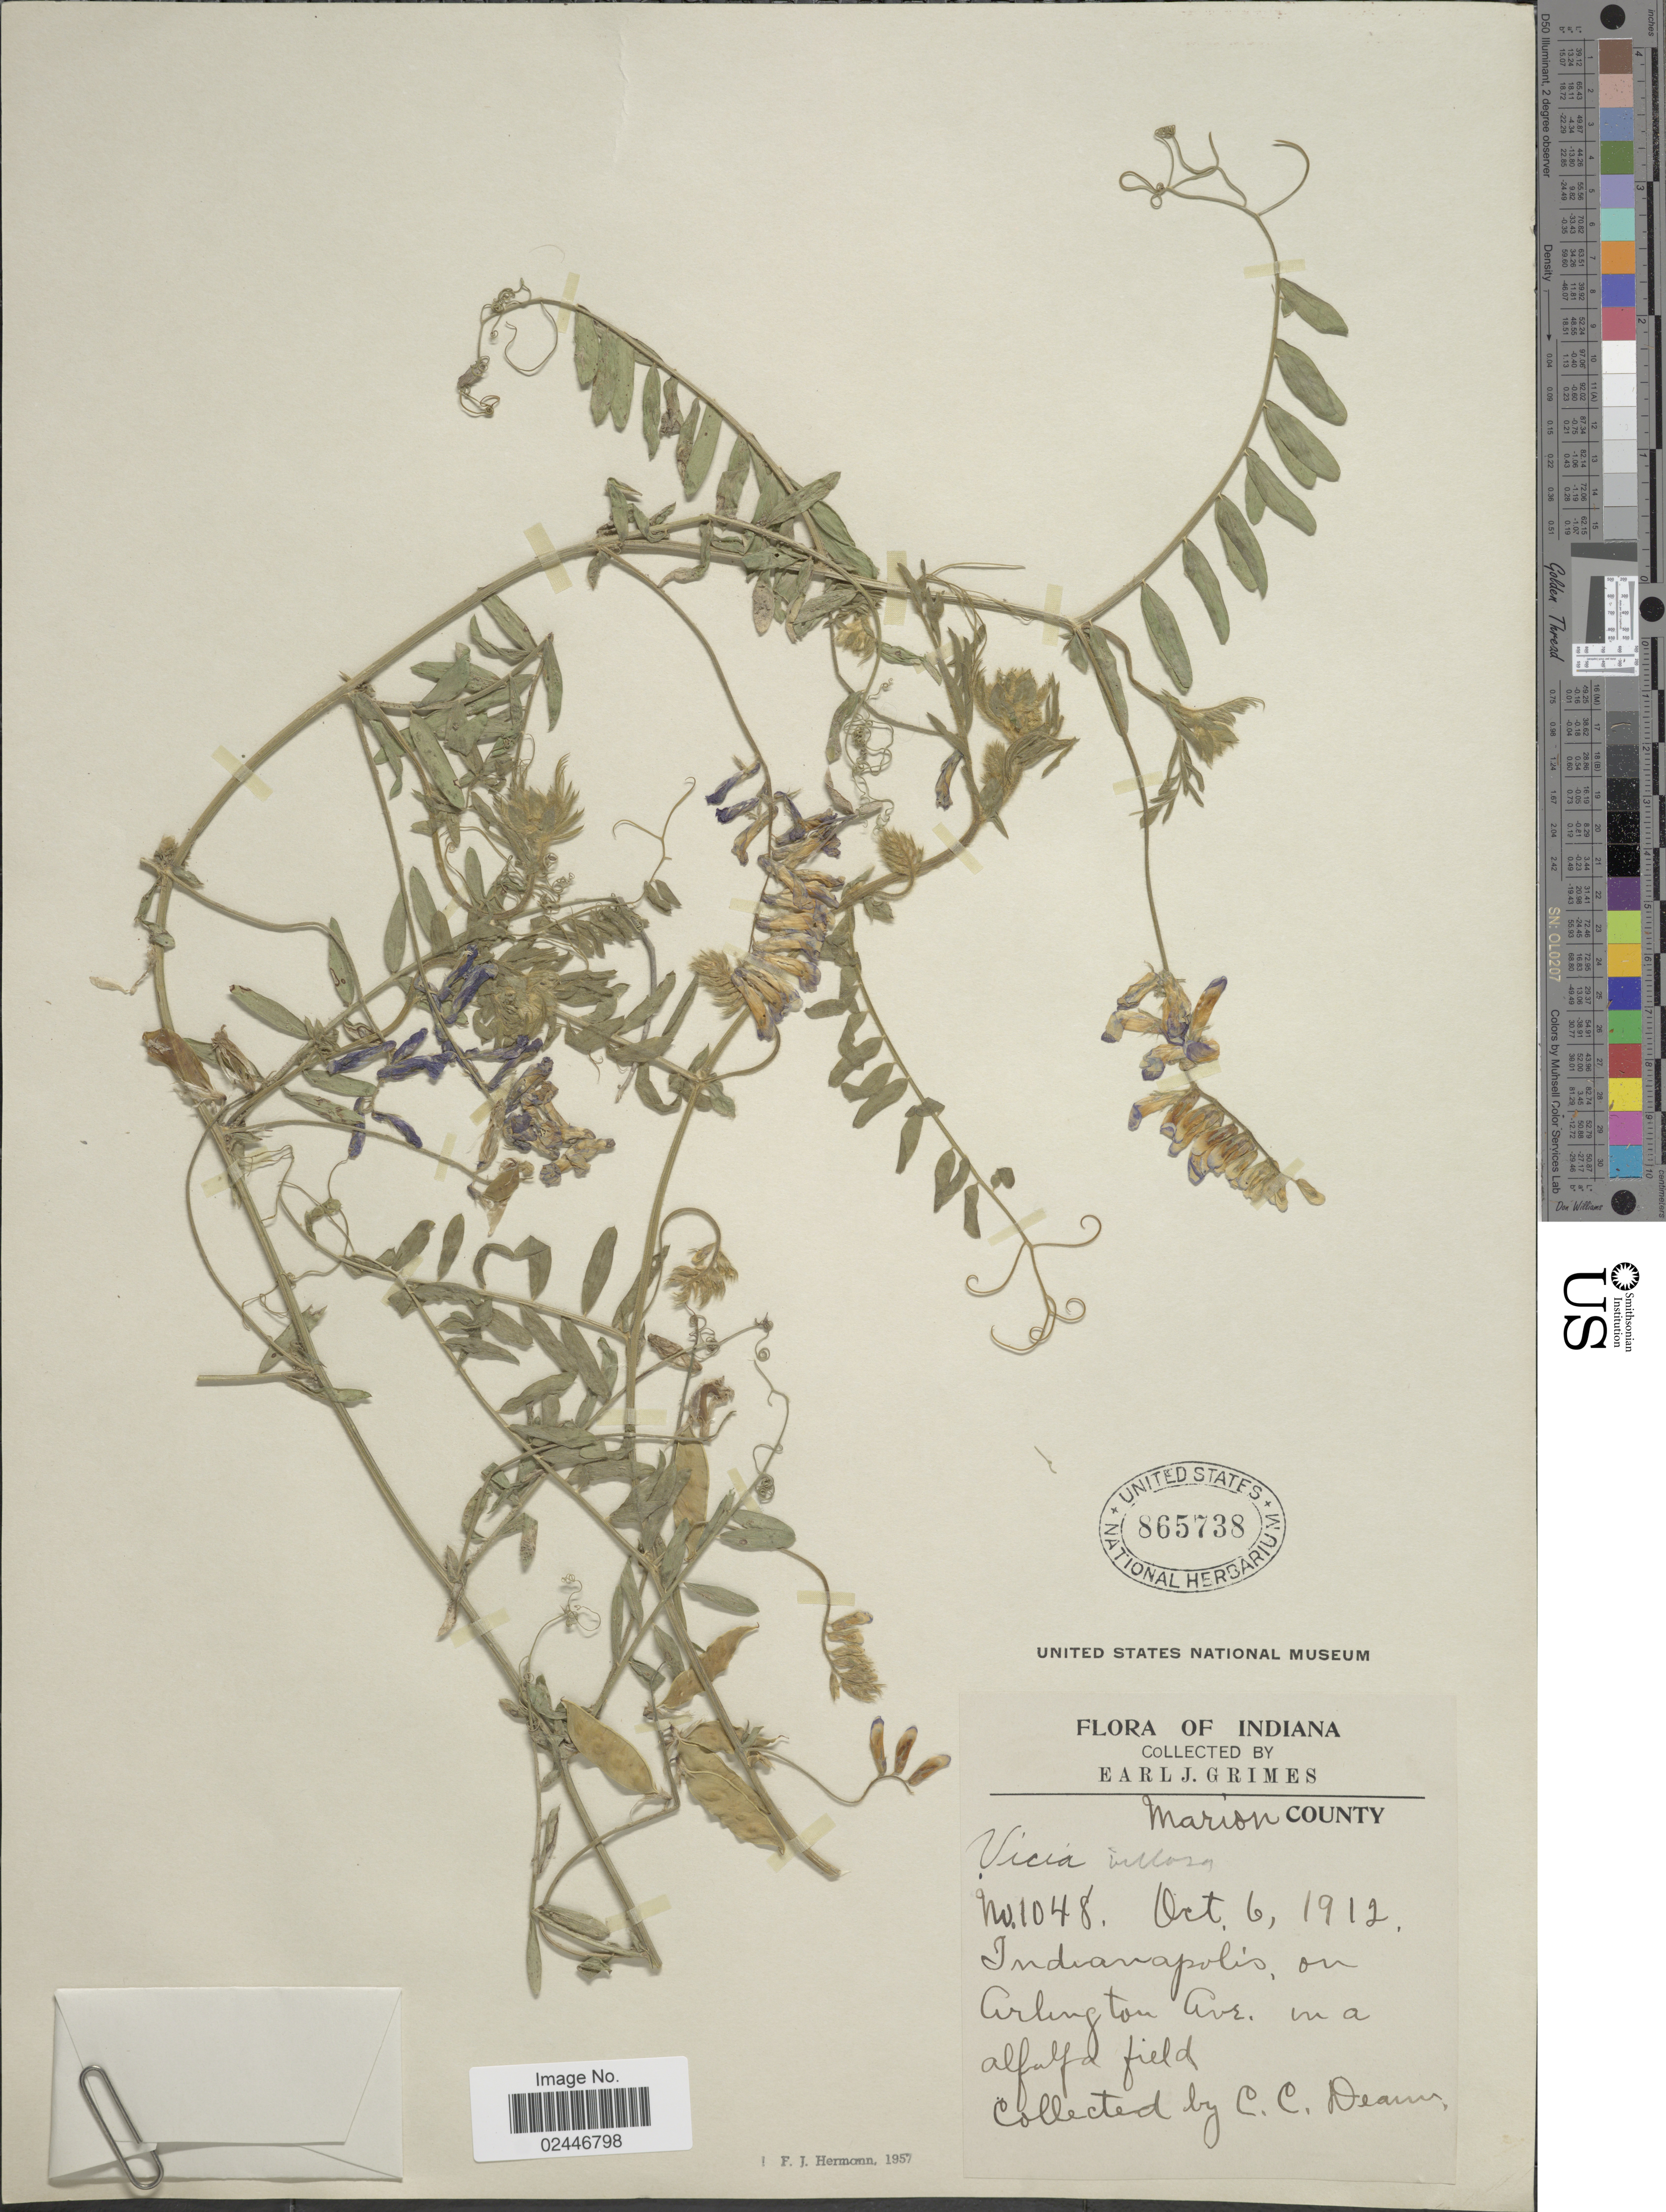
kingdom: Plantae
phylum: Tracheophyta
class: Magnoliopsida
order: Fabales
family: Fabaceae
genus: Vicia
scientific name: Vicia villosa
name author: Roth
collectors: E. J. Grimes & C. Deam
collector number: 1048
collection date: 1912-10-06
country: United States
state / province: Indiana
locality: Indianapolis, on Arlington Ave. in a alfalfa field.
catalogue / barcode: US 865738